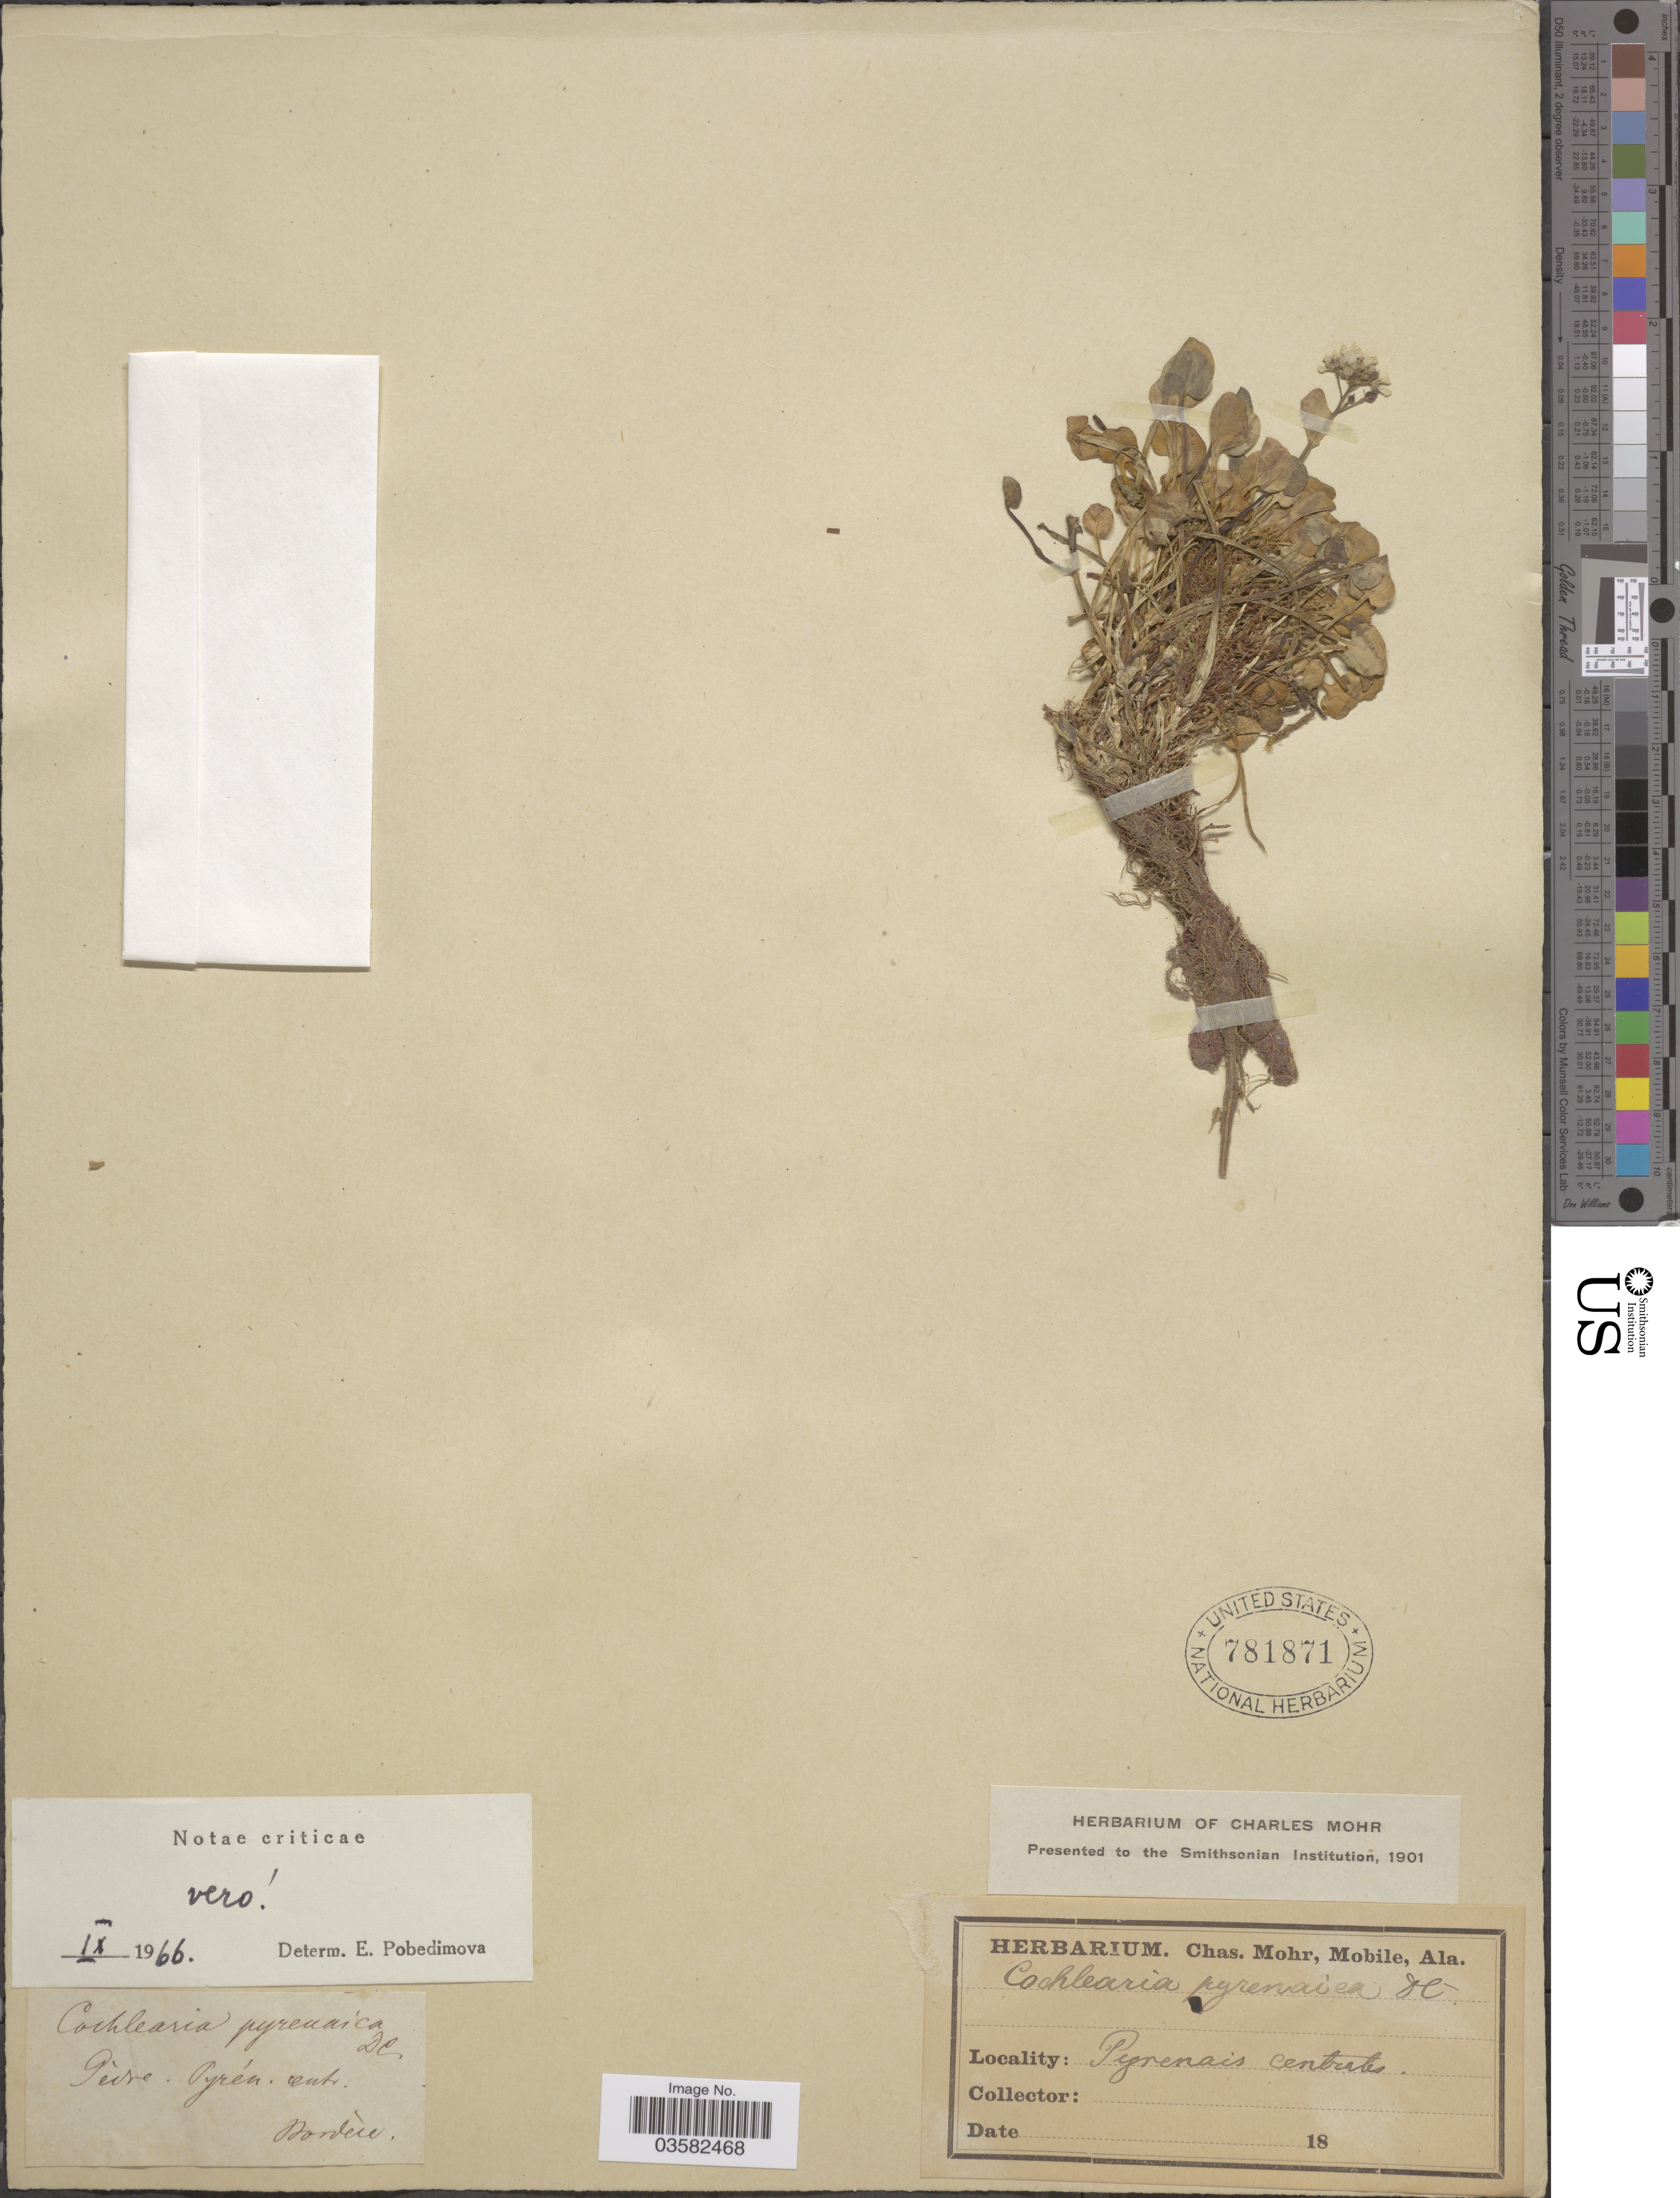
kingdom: Plantae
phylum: Tracheophyta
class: Magnoliopsida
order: Brassicales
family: Brassicaceae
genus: Cochlearia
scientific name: Cochlearia pyrenaica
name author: DC.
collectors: -. Bordère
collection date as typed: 18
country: France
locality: Gedre. Pyrenais centralis.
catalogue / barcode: US 781871